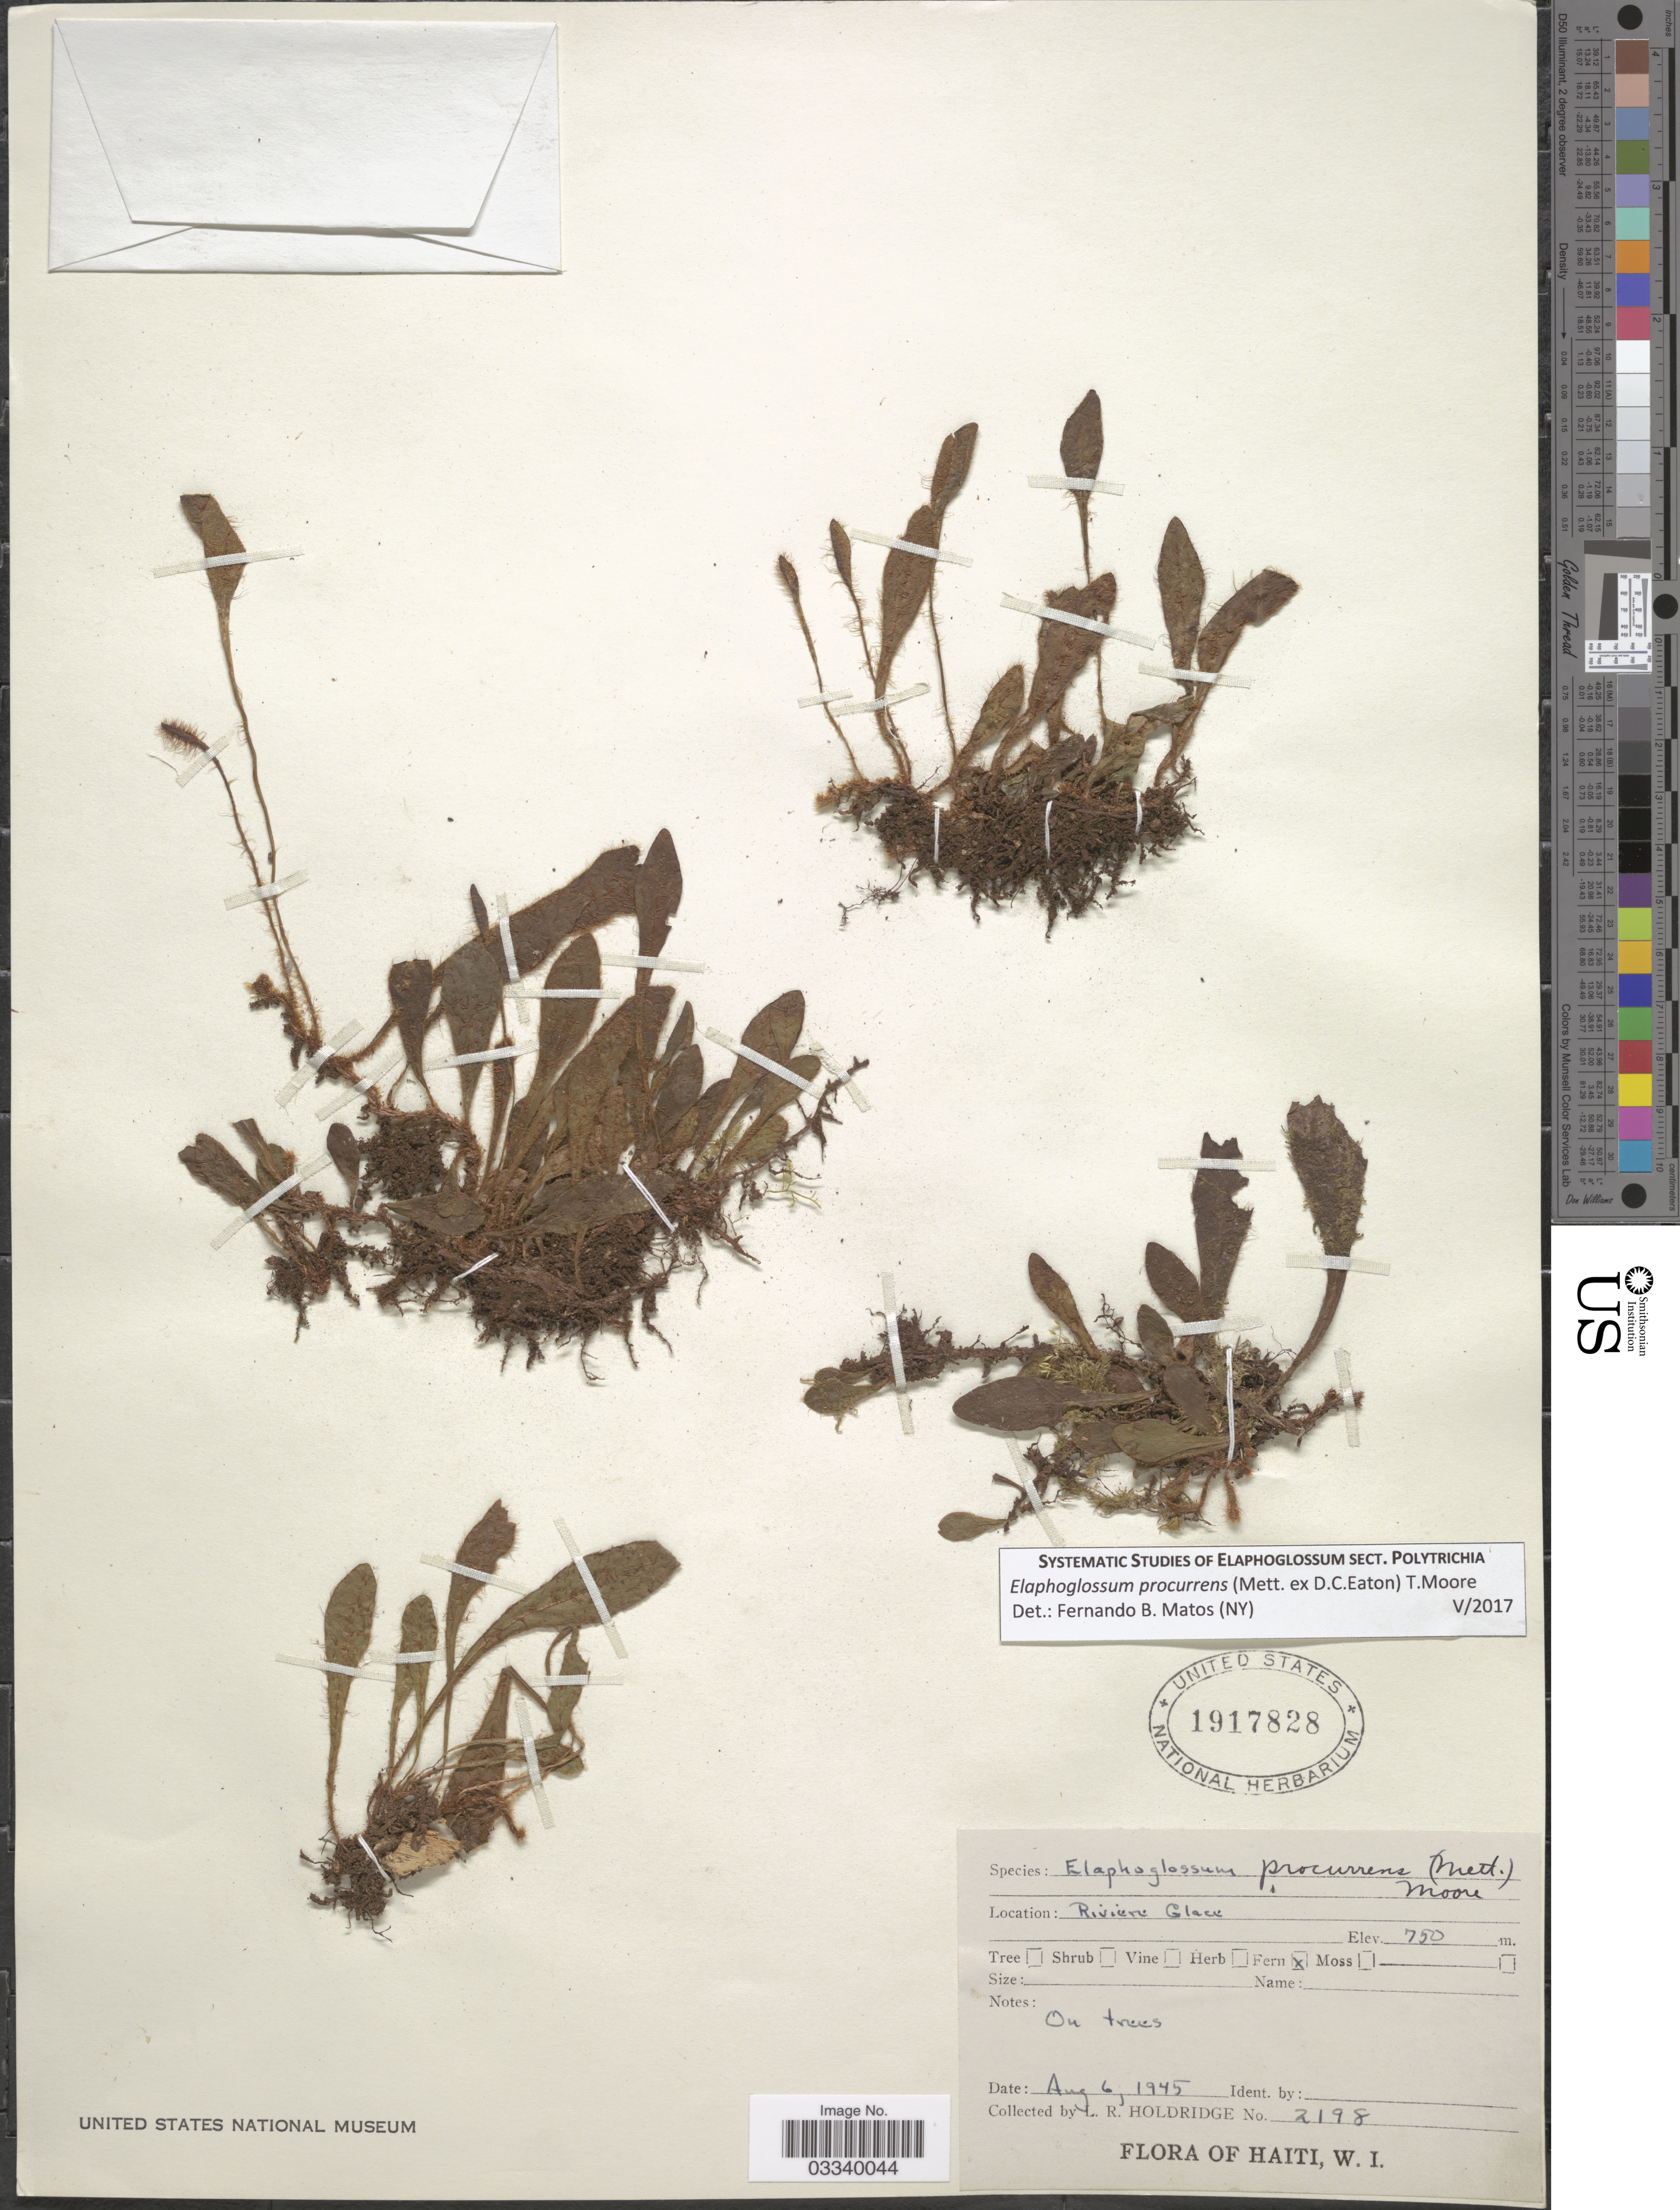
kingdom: Plantae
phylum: Tracheophyta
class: Polypodiopsida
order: Polypodiales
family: Dryopteridaceae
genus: Elaphoglossum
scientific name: Elaphoglossum procurrens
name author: (Mett. ex D.C. Eaton) T. Moore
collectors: L. Holdridge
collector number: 2198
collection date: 1945-08-06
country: Haiti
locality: Riviere Glace.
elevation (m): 750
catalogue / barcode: US 1917828